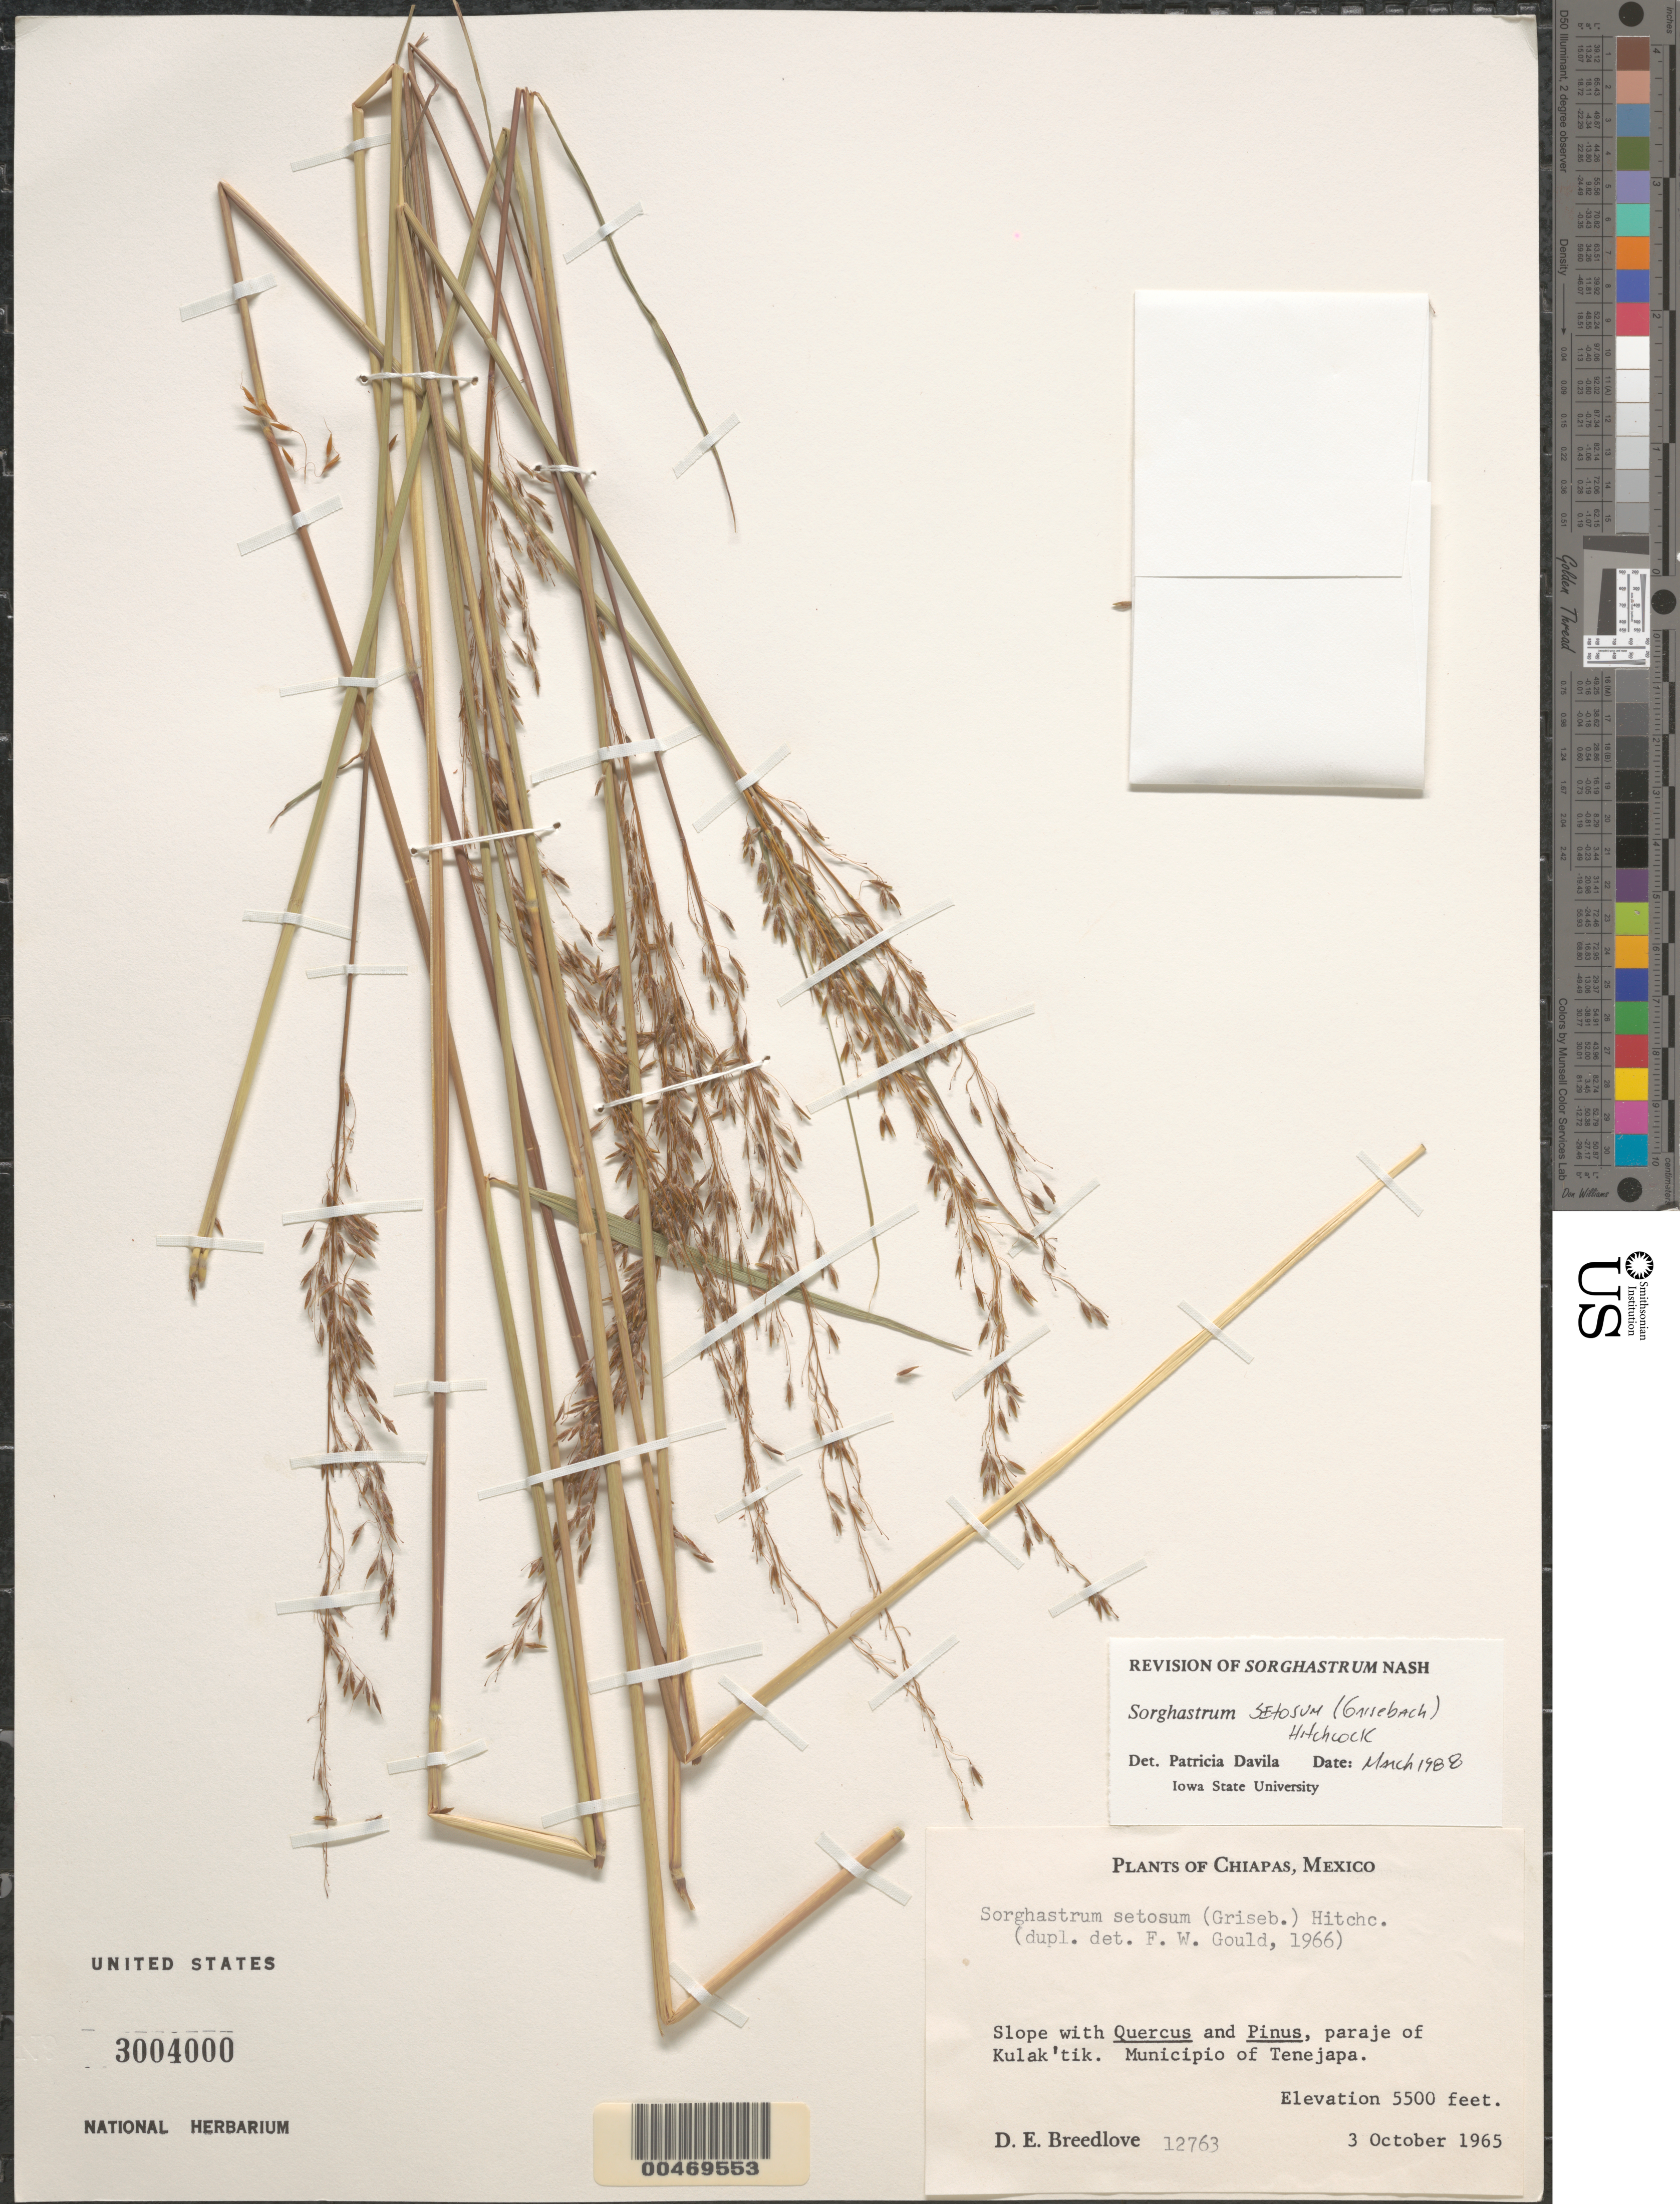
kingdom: Plantae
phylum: Tracheophyta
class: Liliopsida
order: Poales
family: Poaceae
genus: Sorghastrum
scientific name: Sorghastrum setosum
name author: (Griseb.) Hitchc.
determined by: Dávila, P. D.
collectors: D. E. Breedlove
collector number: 12763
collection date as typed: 3 Oct 1965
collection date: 1965-10-03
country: Mexico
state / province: Chiapas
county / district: Tenejapa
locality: Paraje of Kulak'tik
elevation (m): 1676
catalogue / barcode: US 3004000